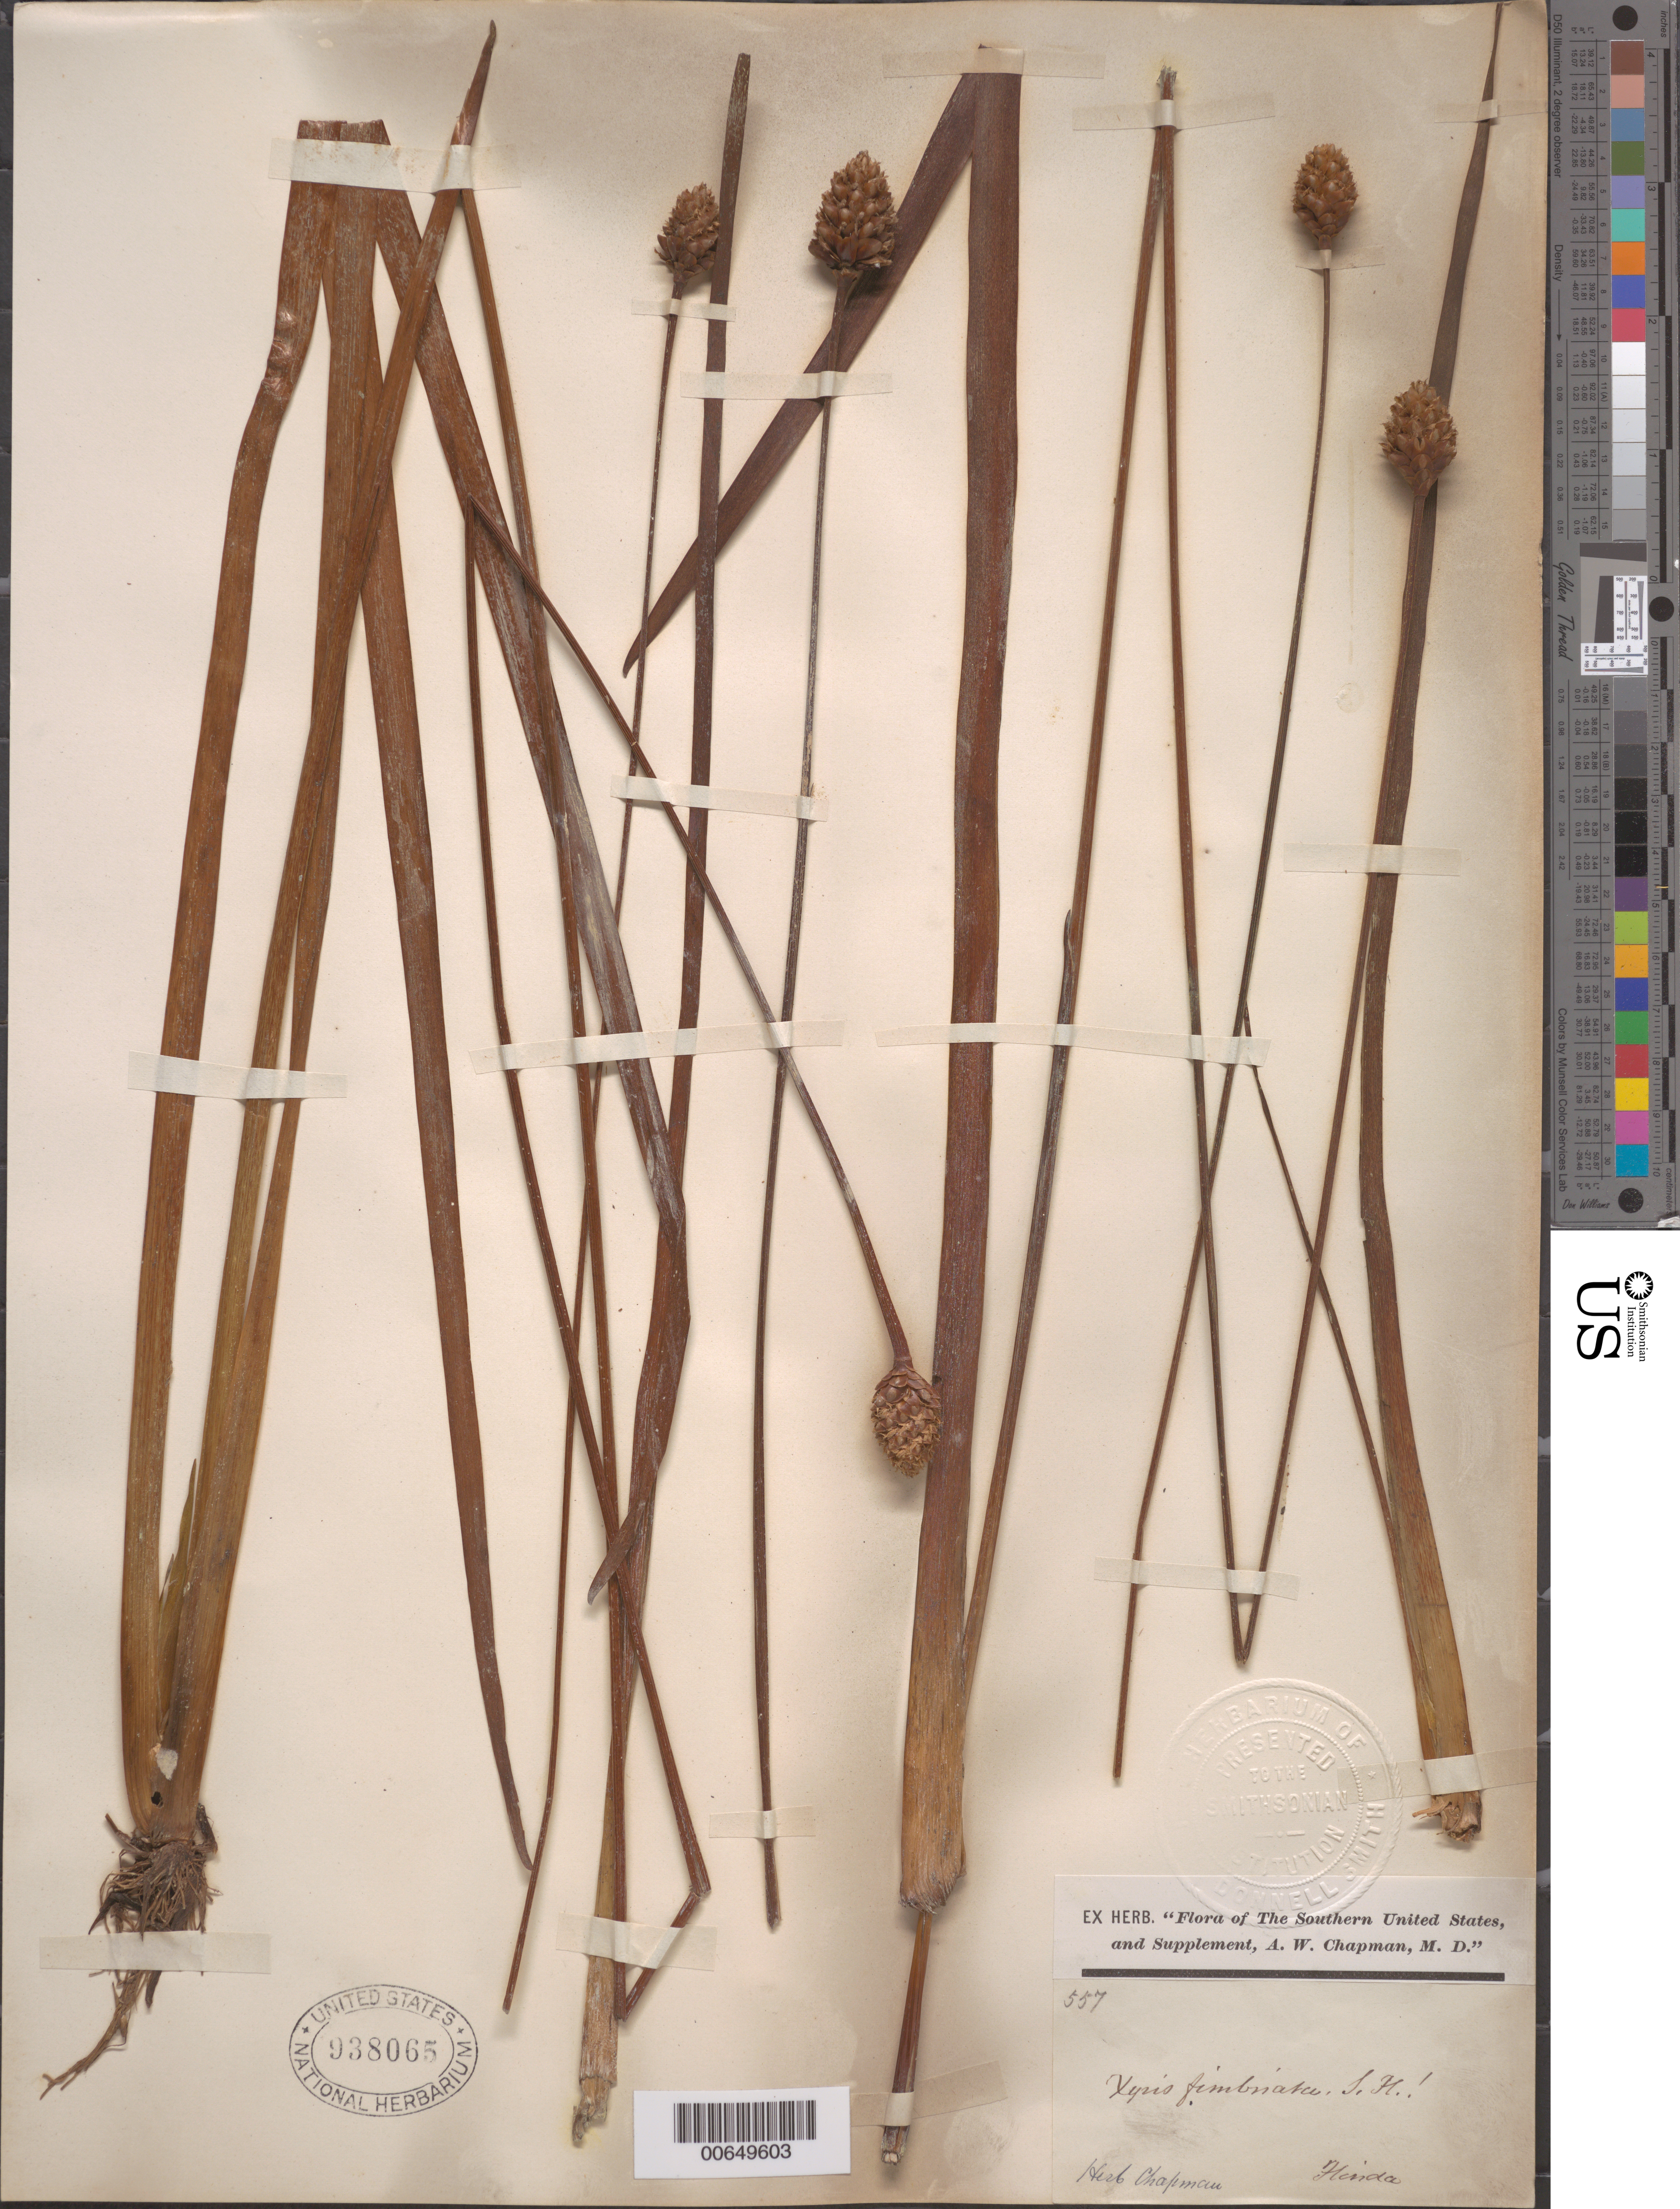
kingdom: Plantae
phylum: Tracheophyta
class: Liliopsida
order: Poales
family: Xyridaceae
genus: Xyris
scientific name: Xyris fimbriata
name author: Elliott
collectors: A. W. Chapman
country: United States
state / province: Florida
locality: S. FL!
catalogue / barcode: US 938065